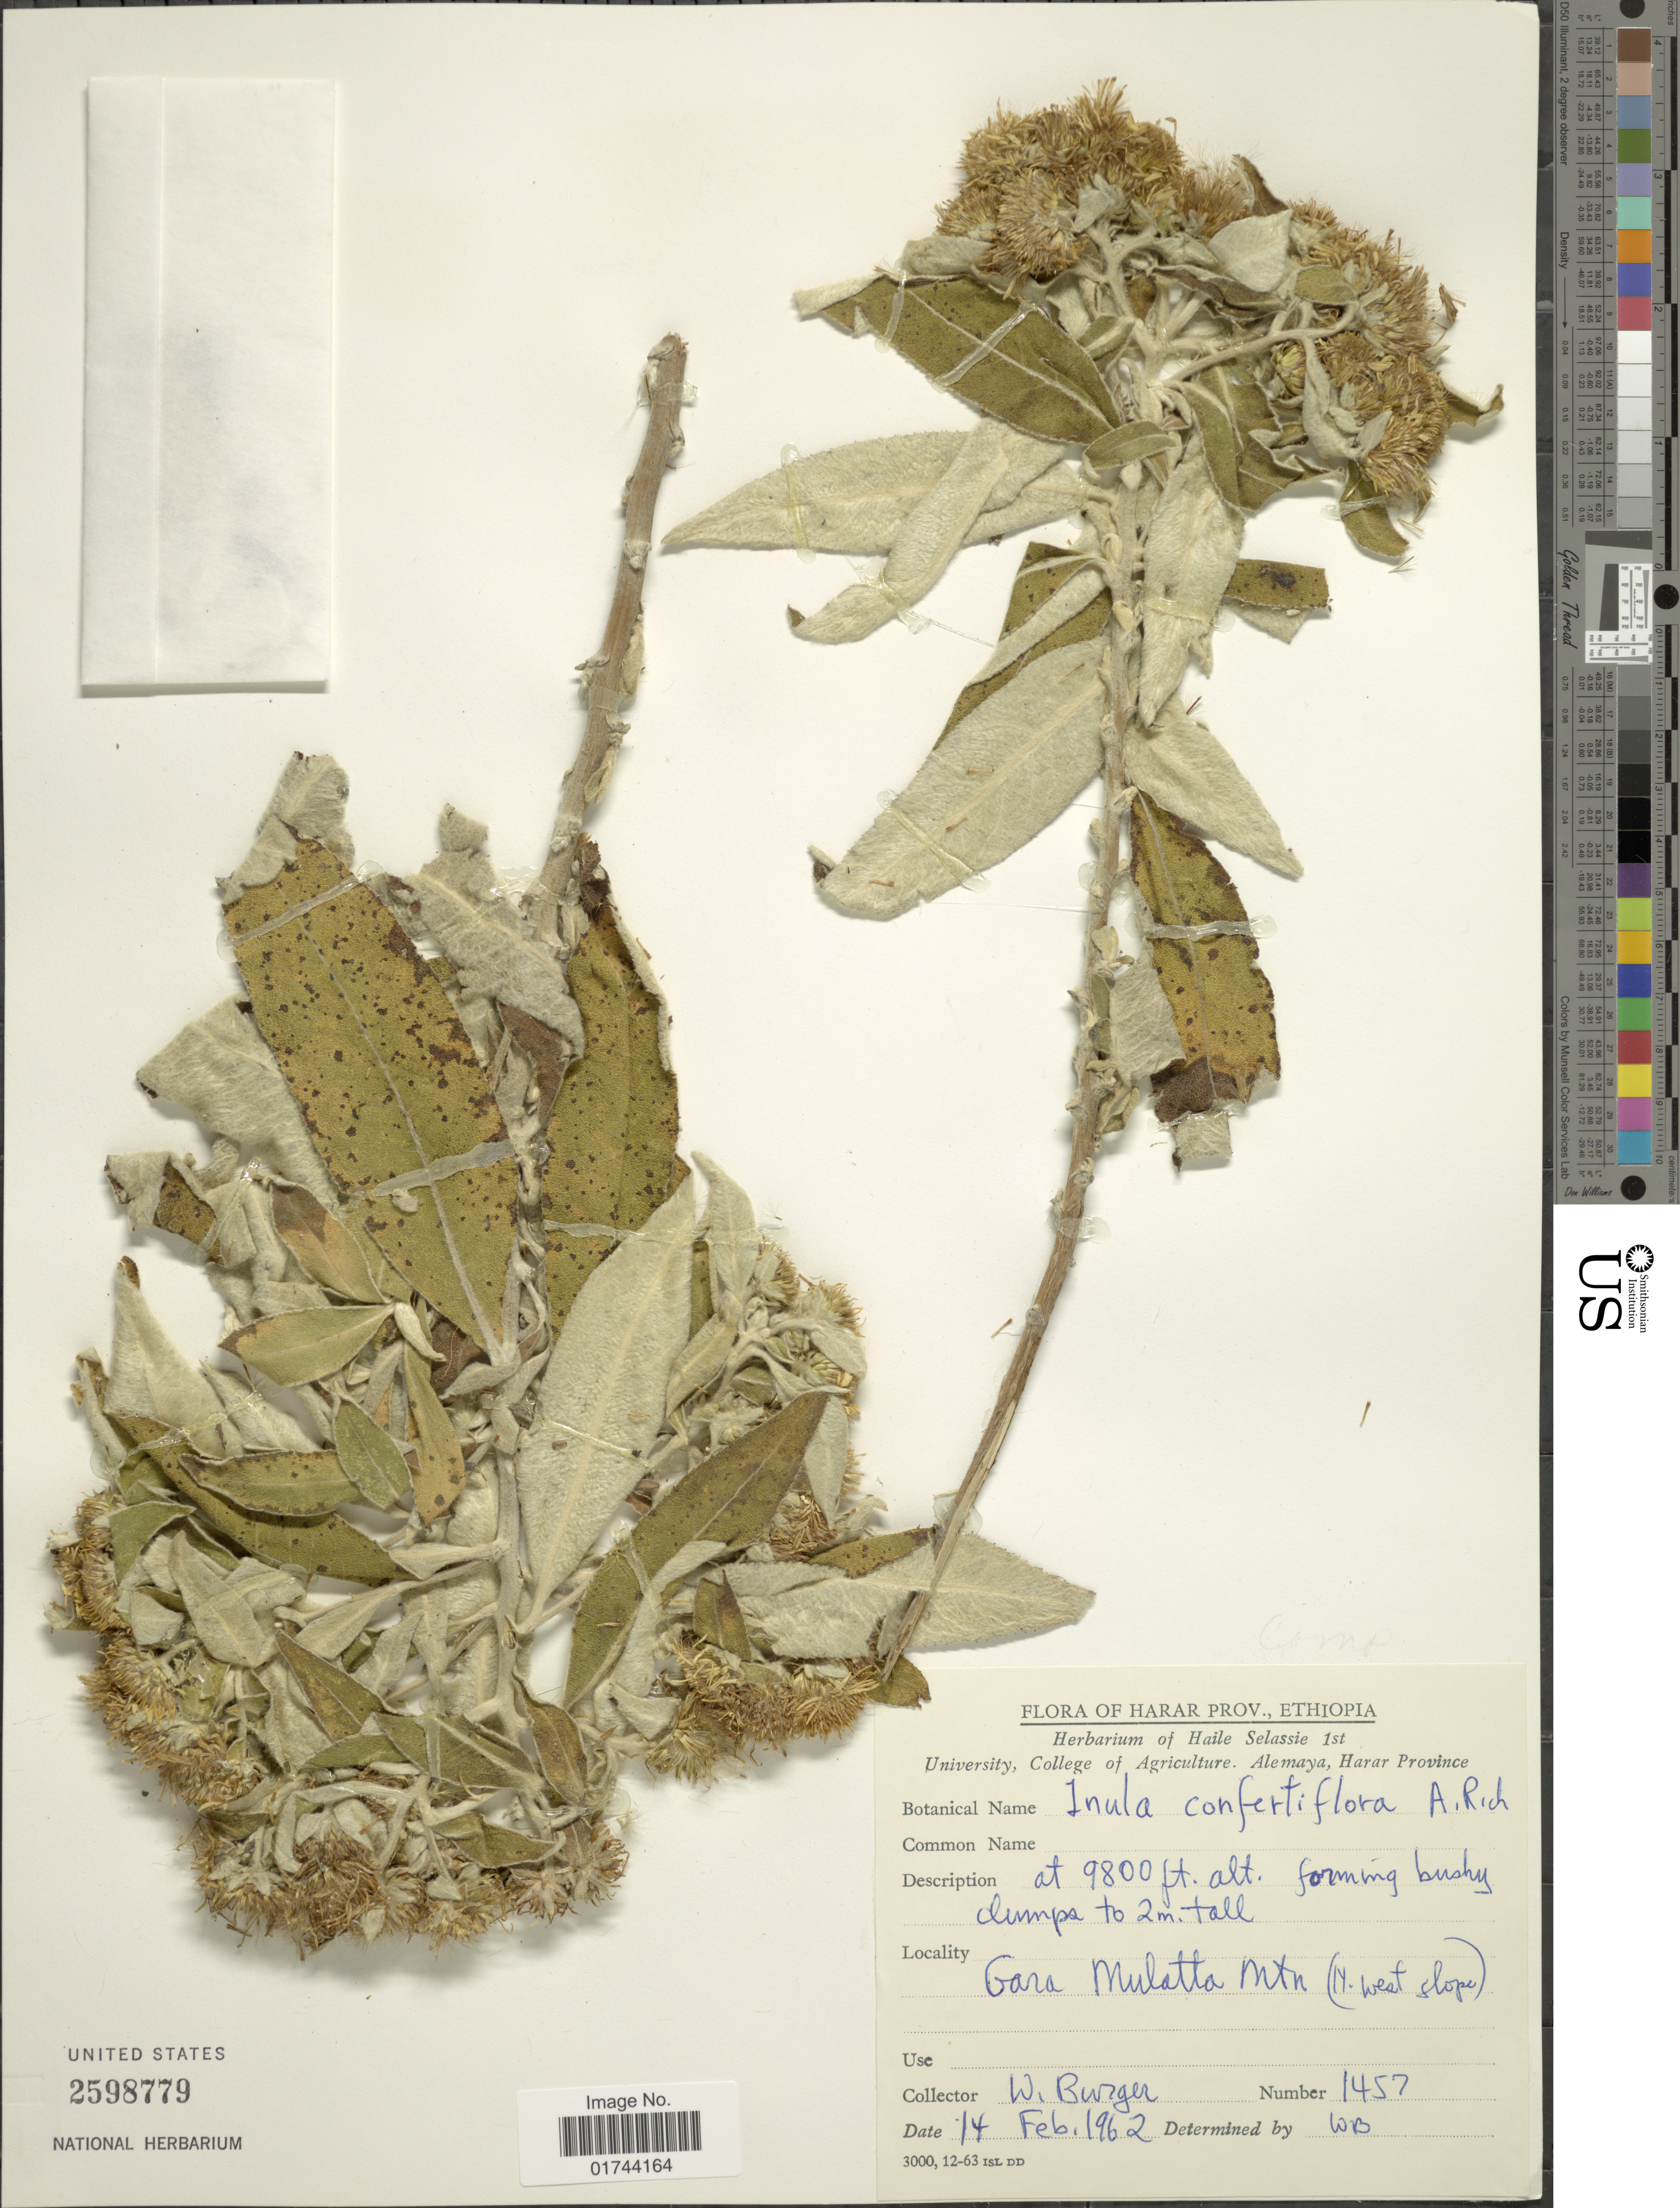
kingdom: Plantae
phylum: Tracheophyta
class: Magnoliopsida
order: Asterales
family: Asteraceae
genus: Inula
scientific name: Inula confertiflora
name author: A. Rich.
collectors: W. Burger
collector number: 1457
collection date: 1962-02-14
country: Ethiopia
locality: Harar Prov., Gara Mulatta Mtn (N. west slope)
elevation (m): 2987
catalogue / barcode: US 2598779